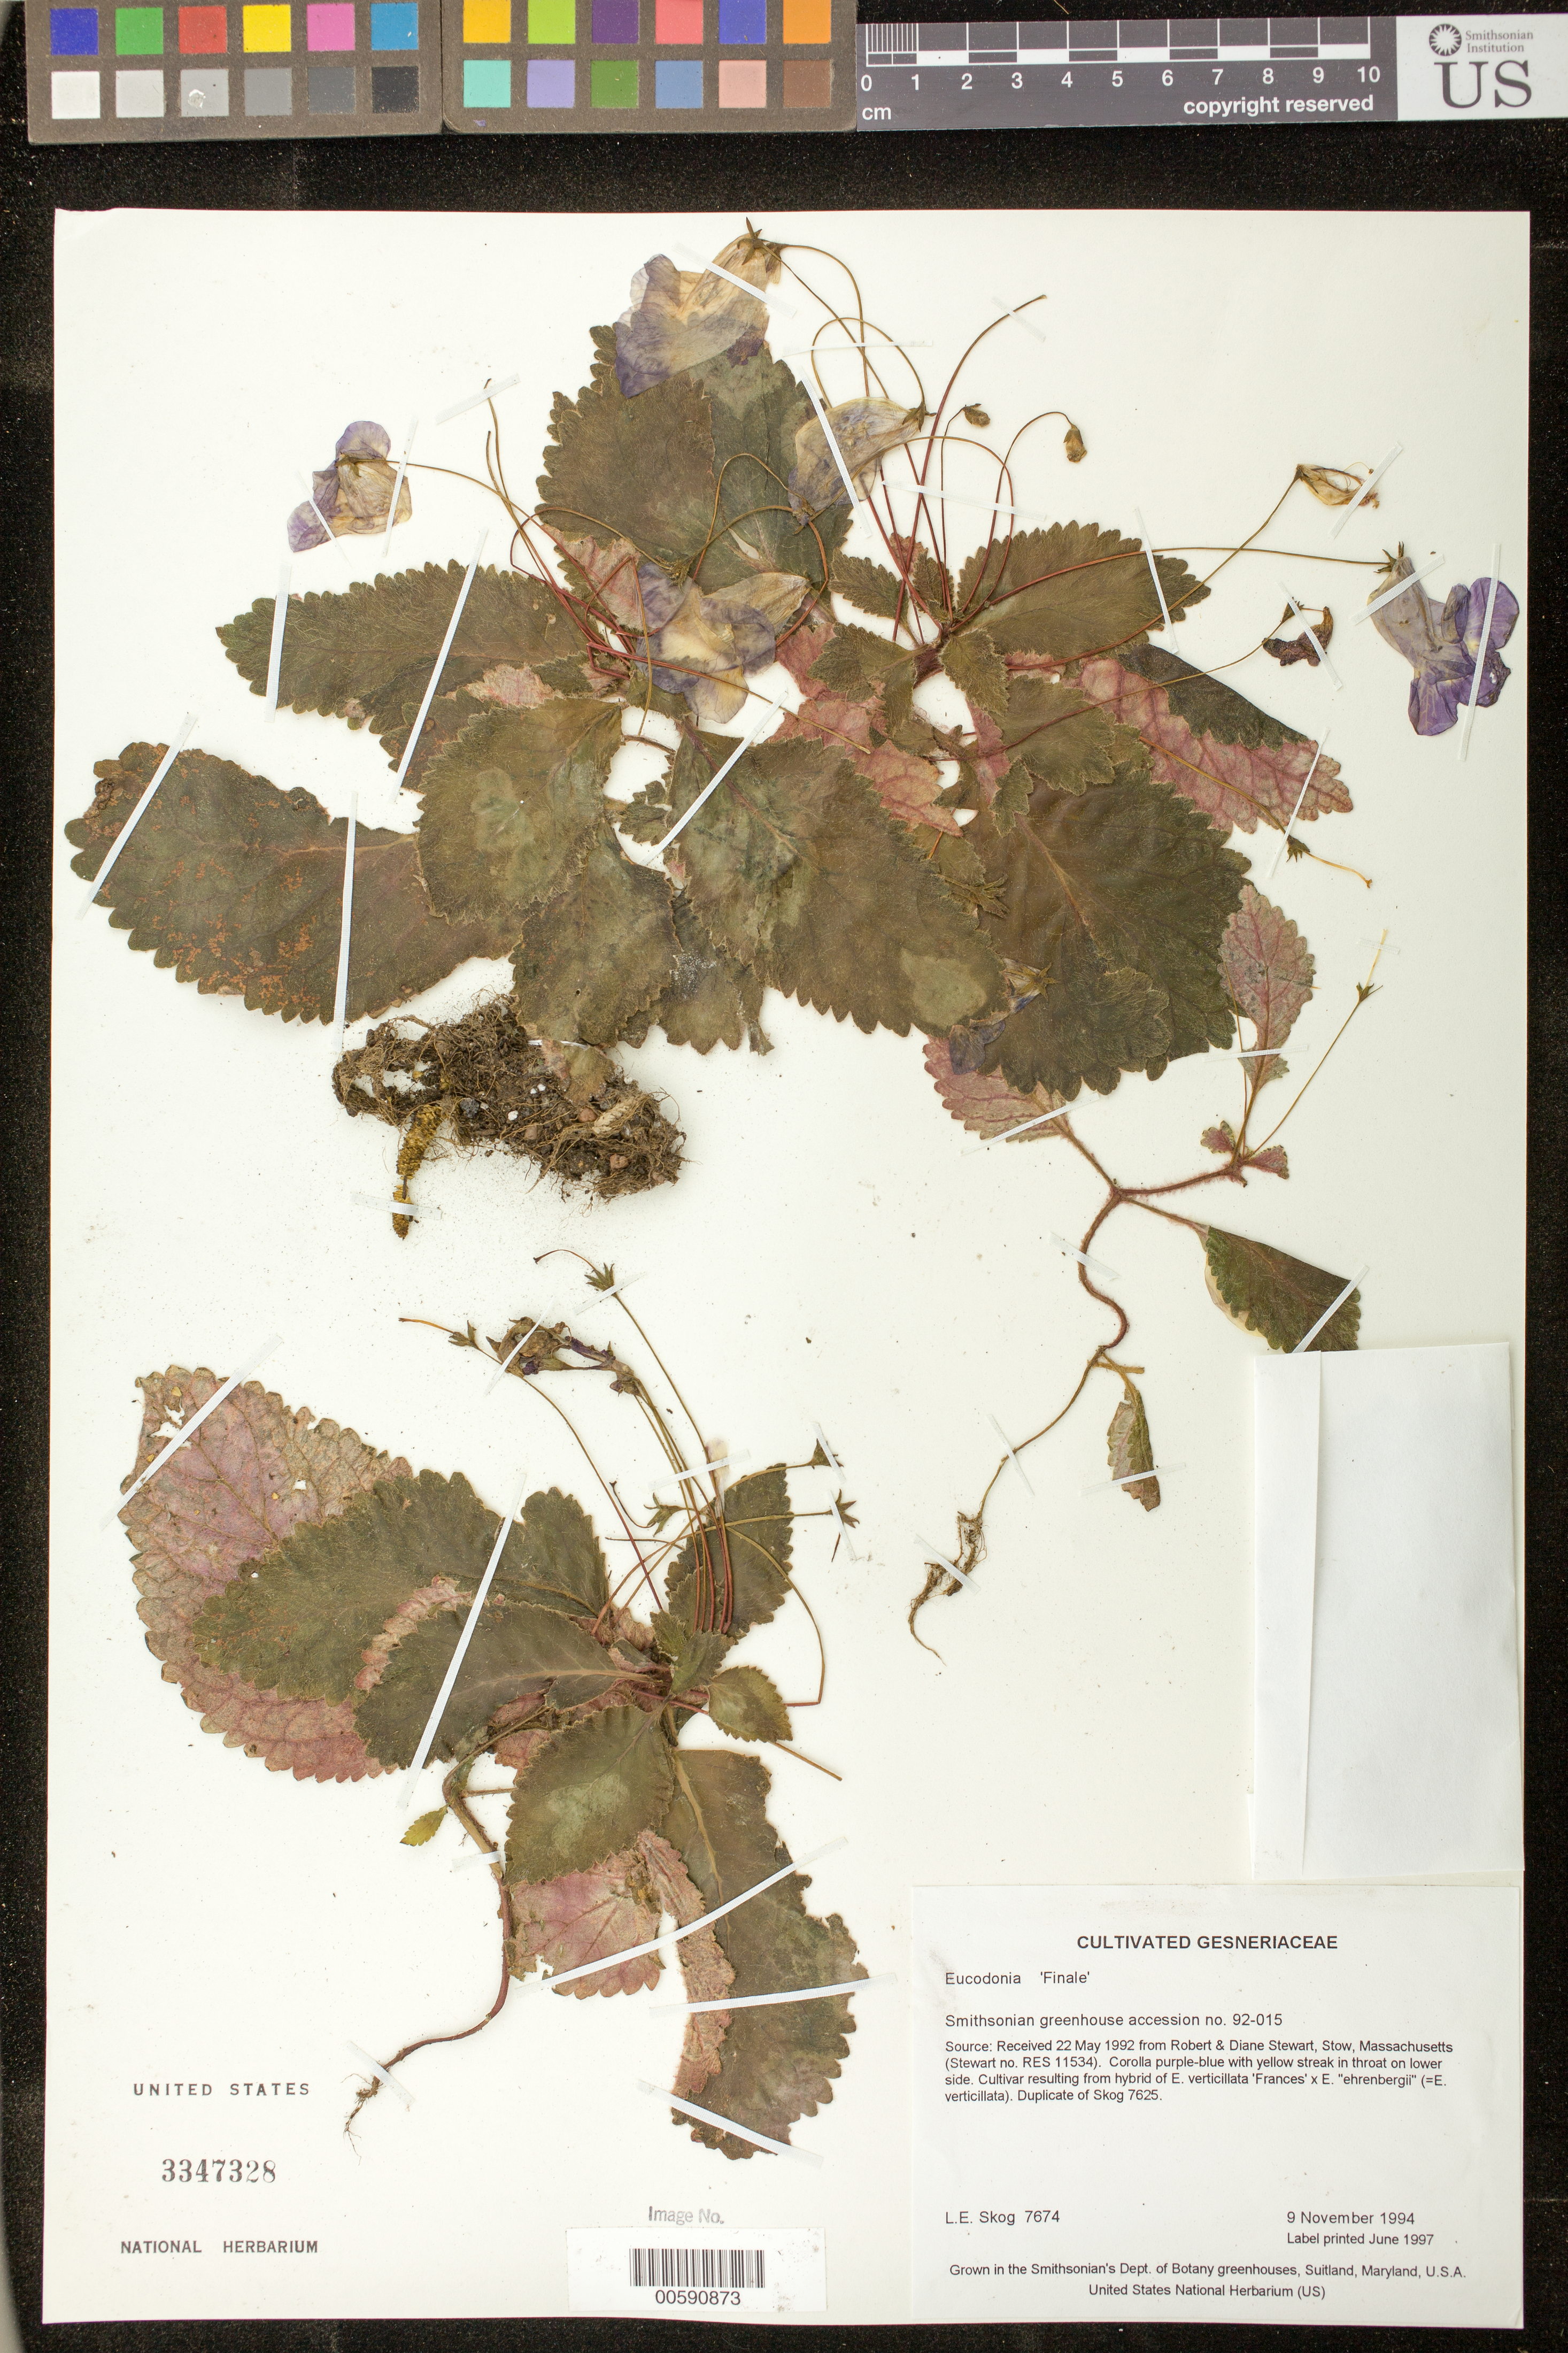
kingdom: Plantae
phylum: Tracheophyta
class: Magnoliopsida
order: Lamiales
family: Gesneriaceae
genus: Eucodonia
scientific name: Eucodonia 'Finale'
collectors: L. E. Skog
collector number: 7674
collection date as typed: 09 Nov 1994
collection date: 1994-11-09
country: United States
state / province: Maryland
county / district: Prince George's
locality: Grown in the Smithsonian's Dept. of Botany greenhouses, Suitland, Maryland, U.S.A.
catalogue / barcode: US 3347328